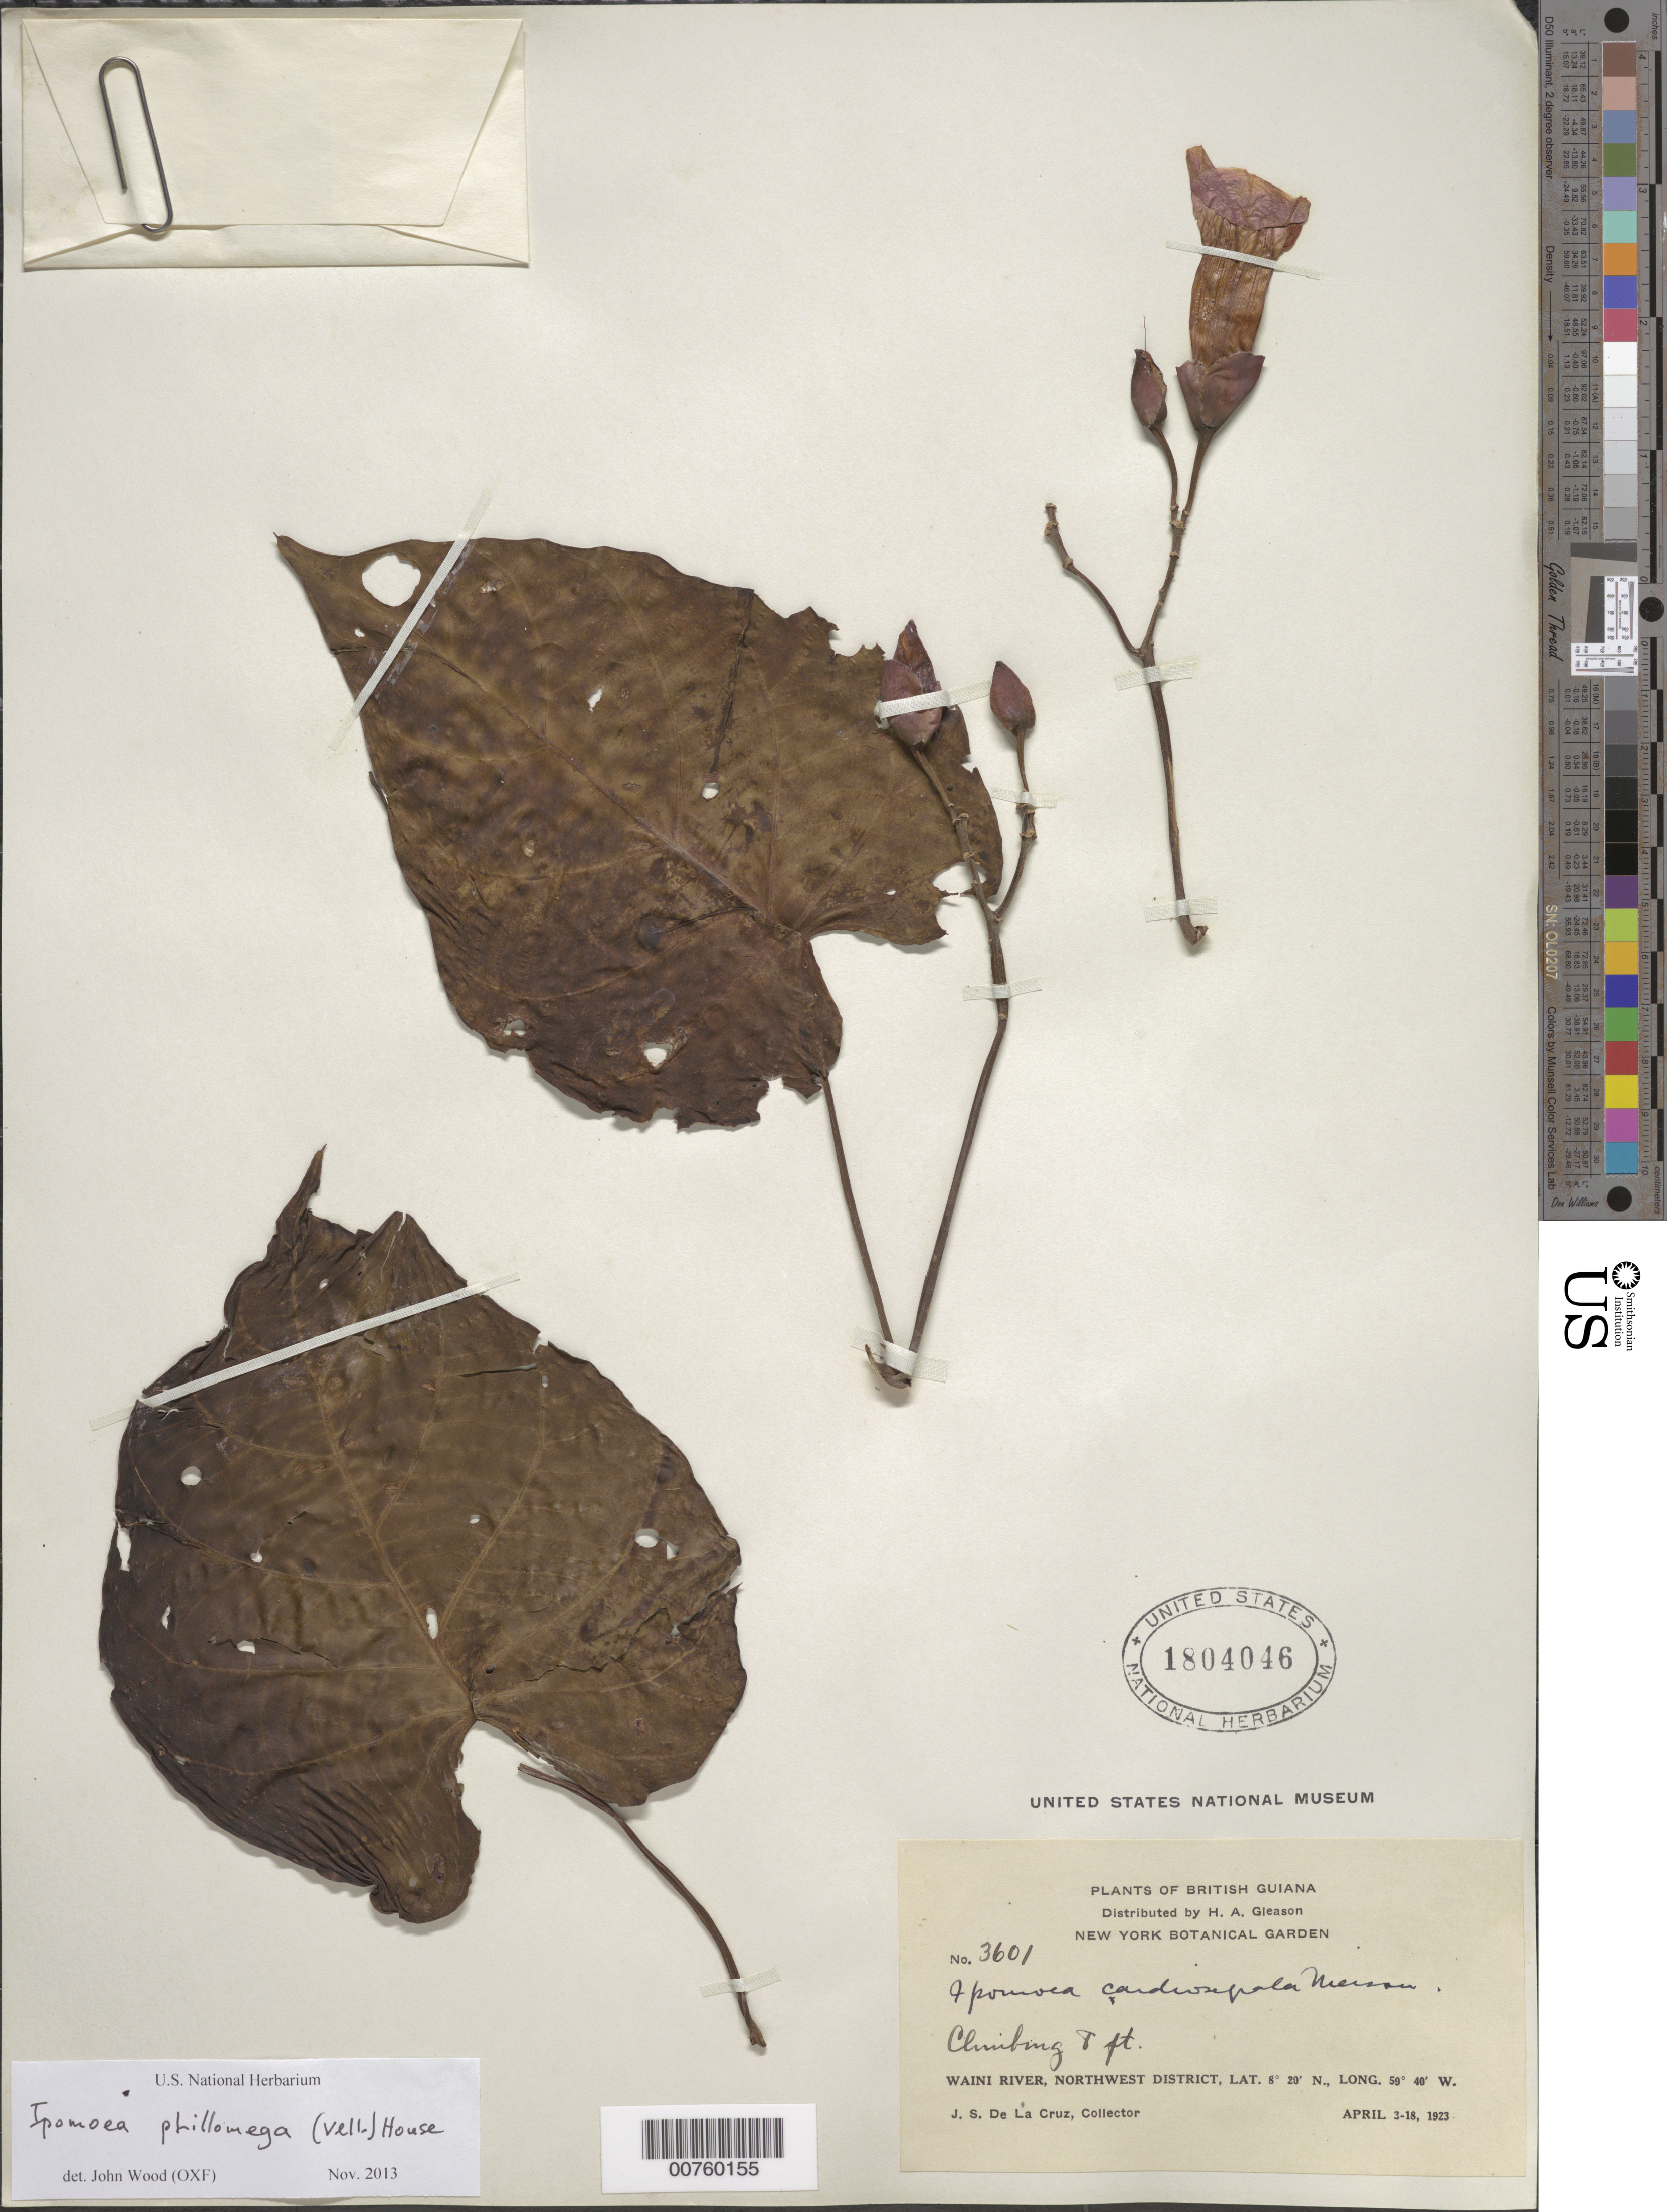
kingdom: Plantae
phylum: Tracheophyta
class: Magnoliopsida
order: Solanales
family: Convolvulaceae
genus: Ipomoea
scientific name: Ipomoea philomega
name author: (Vell.) House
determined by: Wood, J.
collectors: J. S. de la Cruz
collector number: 3601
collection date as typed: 3-Apr-23 to 18-Apr-23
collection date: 1923-04-03/1923-04-18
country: Guyana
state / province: Barima-Waini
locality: Waini R., NW District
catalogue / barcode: US 1804046